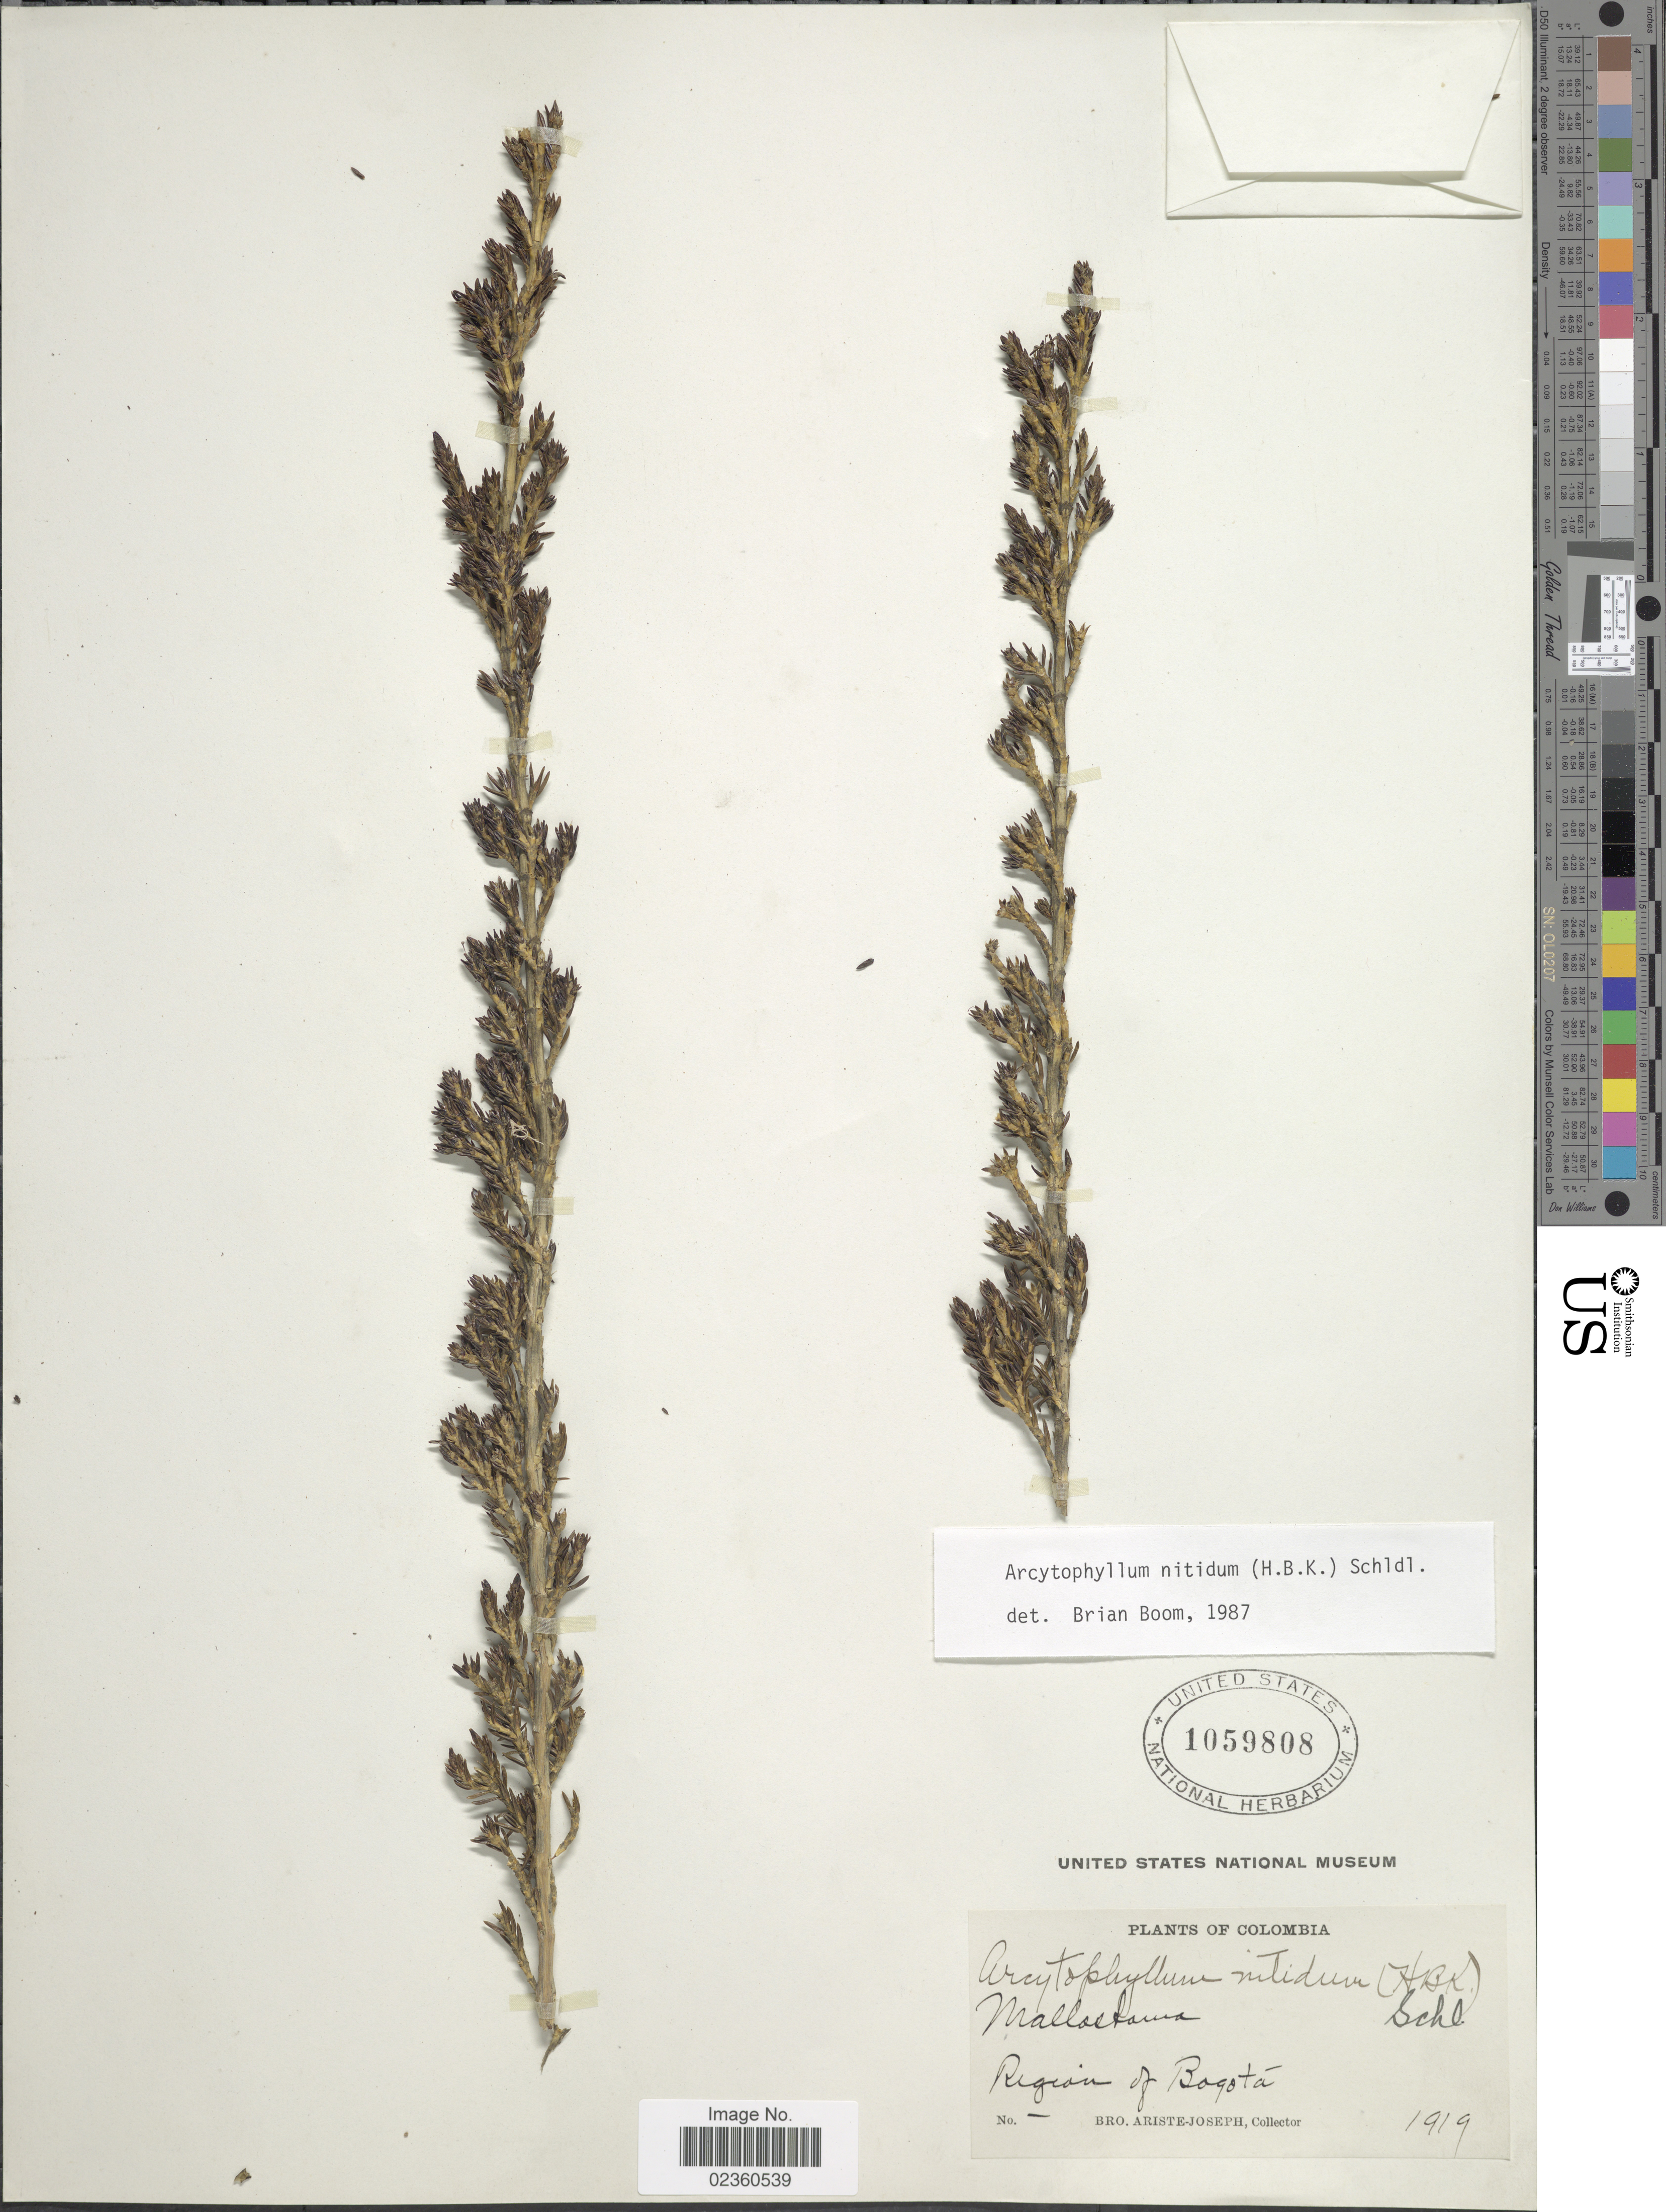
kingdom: Plantae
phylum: Tracheophyta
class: Magnoliopsida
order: Gentianales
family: Rubiaceae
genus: Arcytophyllum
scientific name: Arcytophyllum nitidum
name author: (Kunth) Schltdl.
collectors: Bro. Ariste-Joseph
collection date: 1919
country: Colombia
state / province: Bogota D.C.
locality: Region of Bogotá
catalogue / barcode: US 1059808